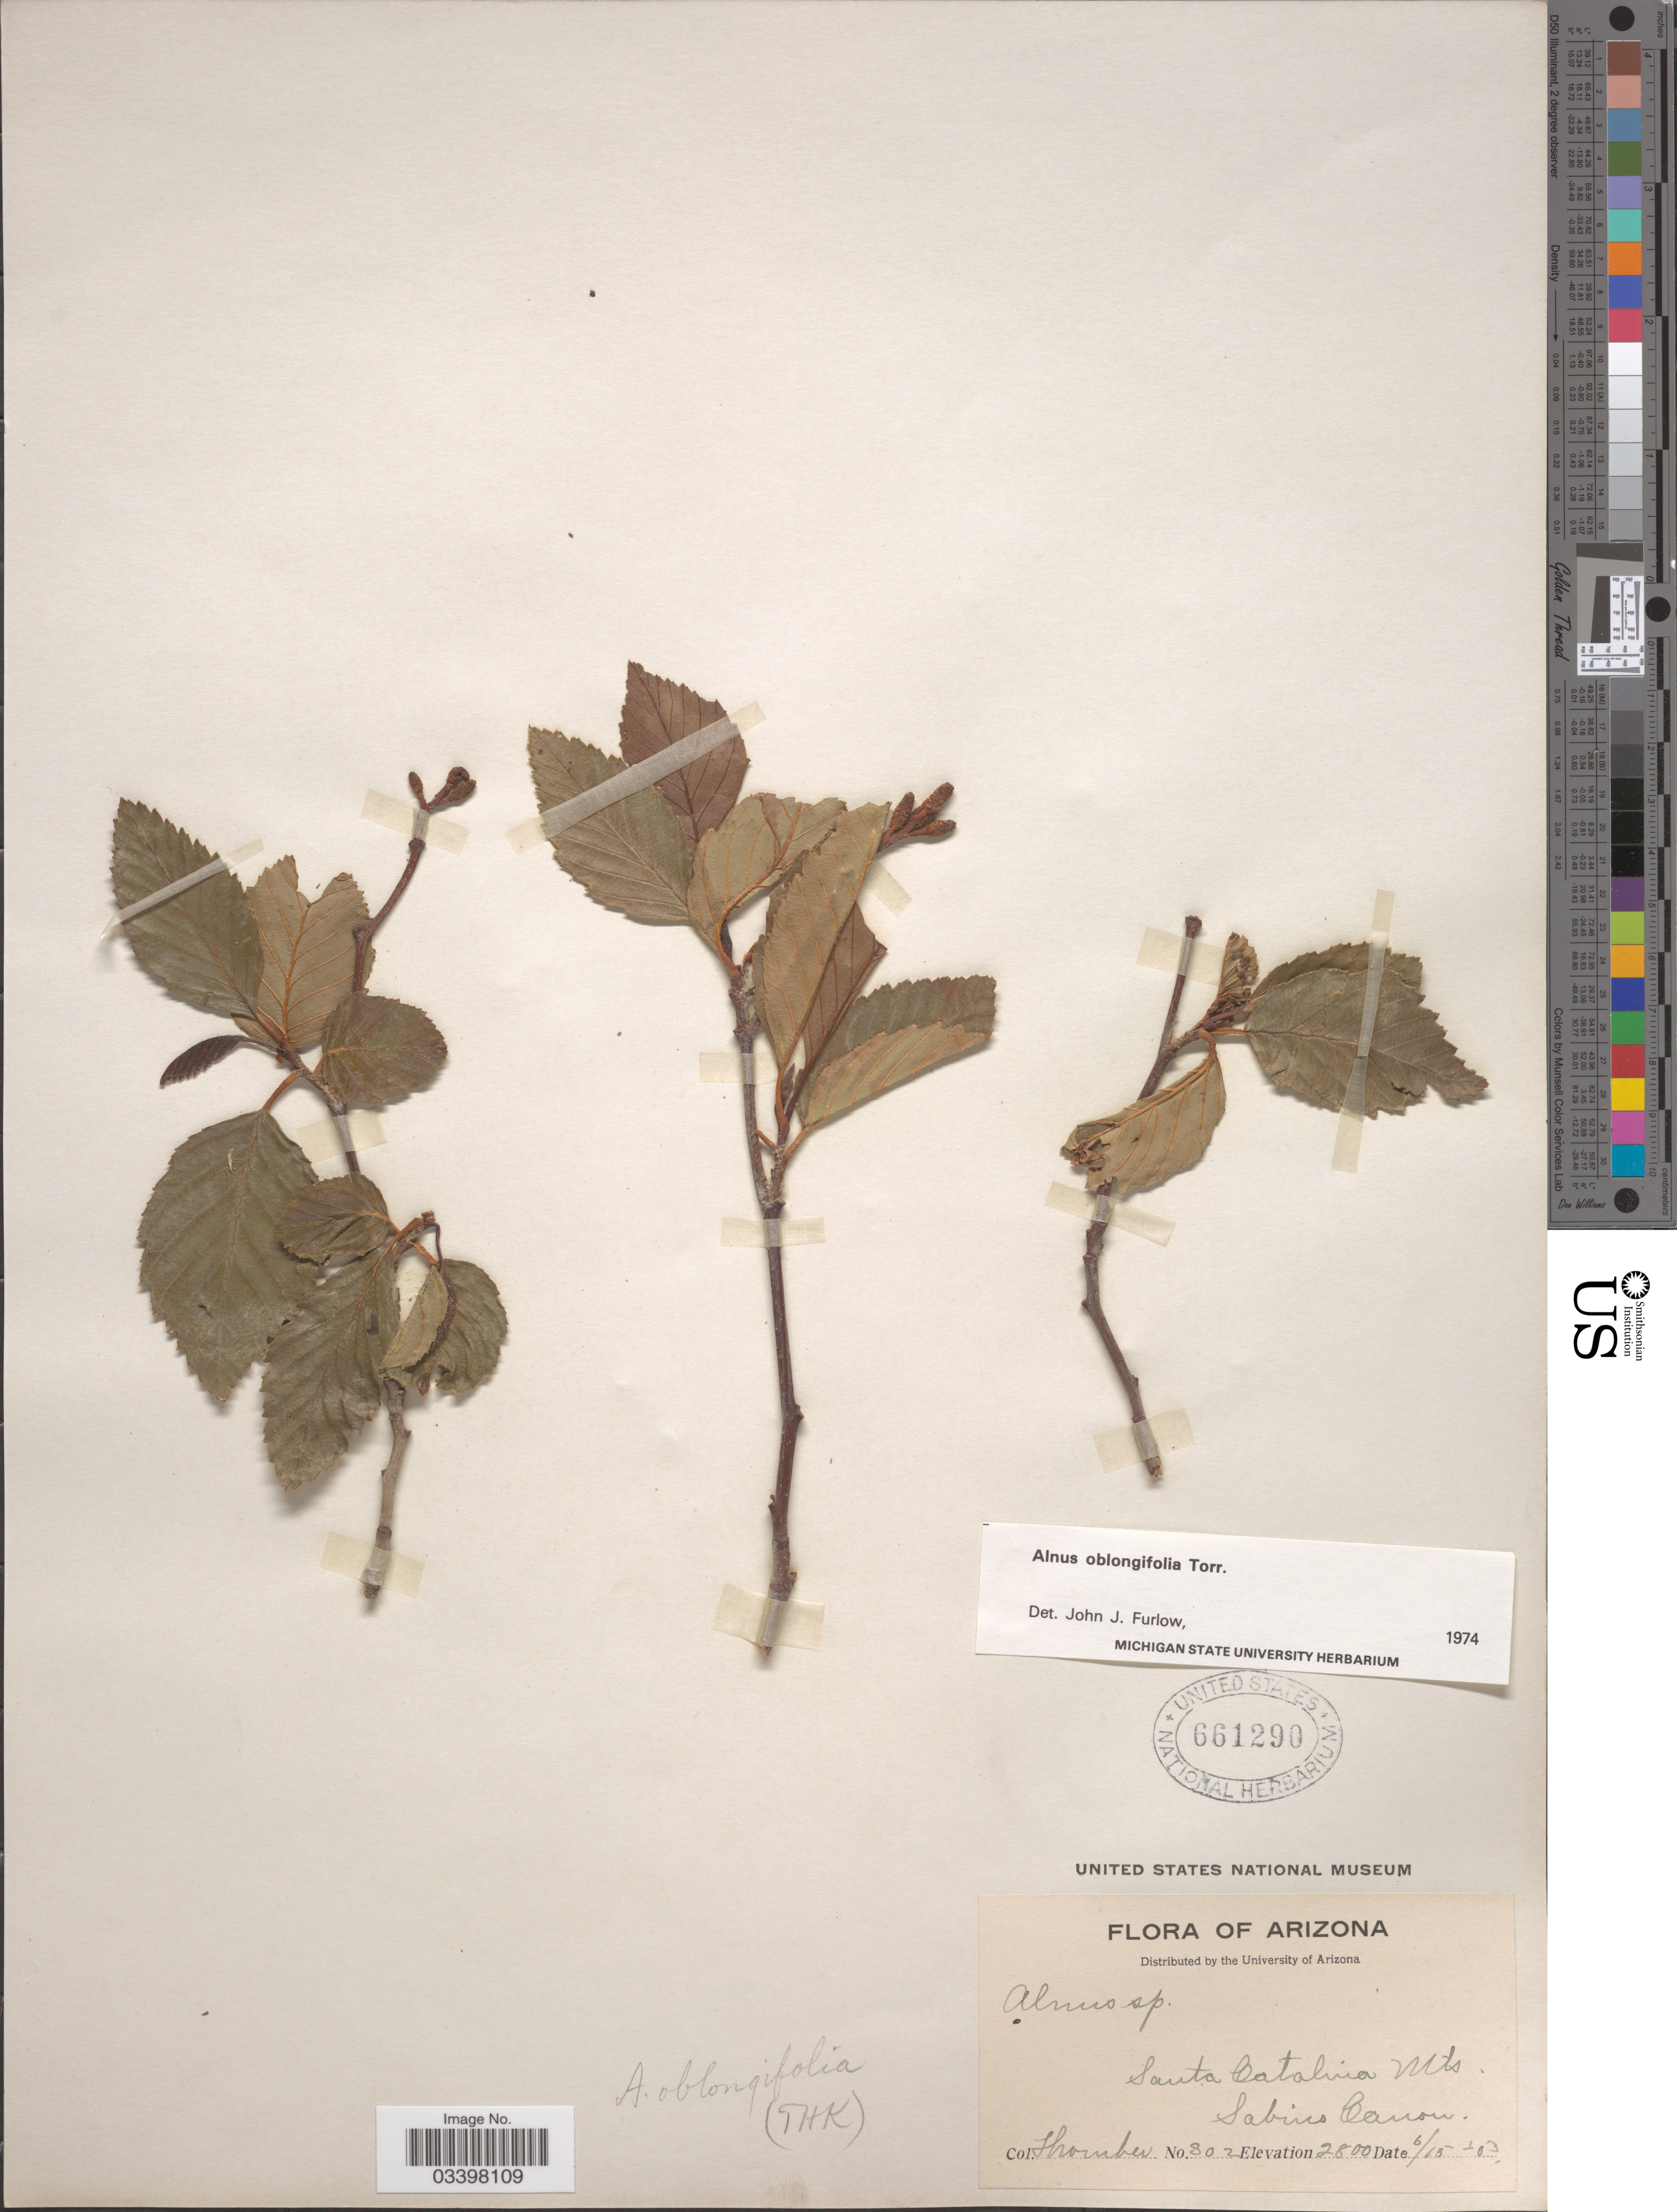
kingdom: Plantae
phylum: Tracheophyta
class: Magnoliopsida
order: Fagales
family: Betulaceae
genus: Alnus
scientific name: Alnus oblongifolia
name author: Torr. in Emory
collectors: -. Thornber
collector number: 802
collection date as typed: Transcribed d/m/y: 15/6/3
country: United States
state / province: Arizona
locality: Santa Catalina Mts. Sabino Canyon.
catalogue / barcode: US 661290